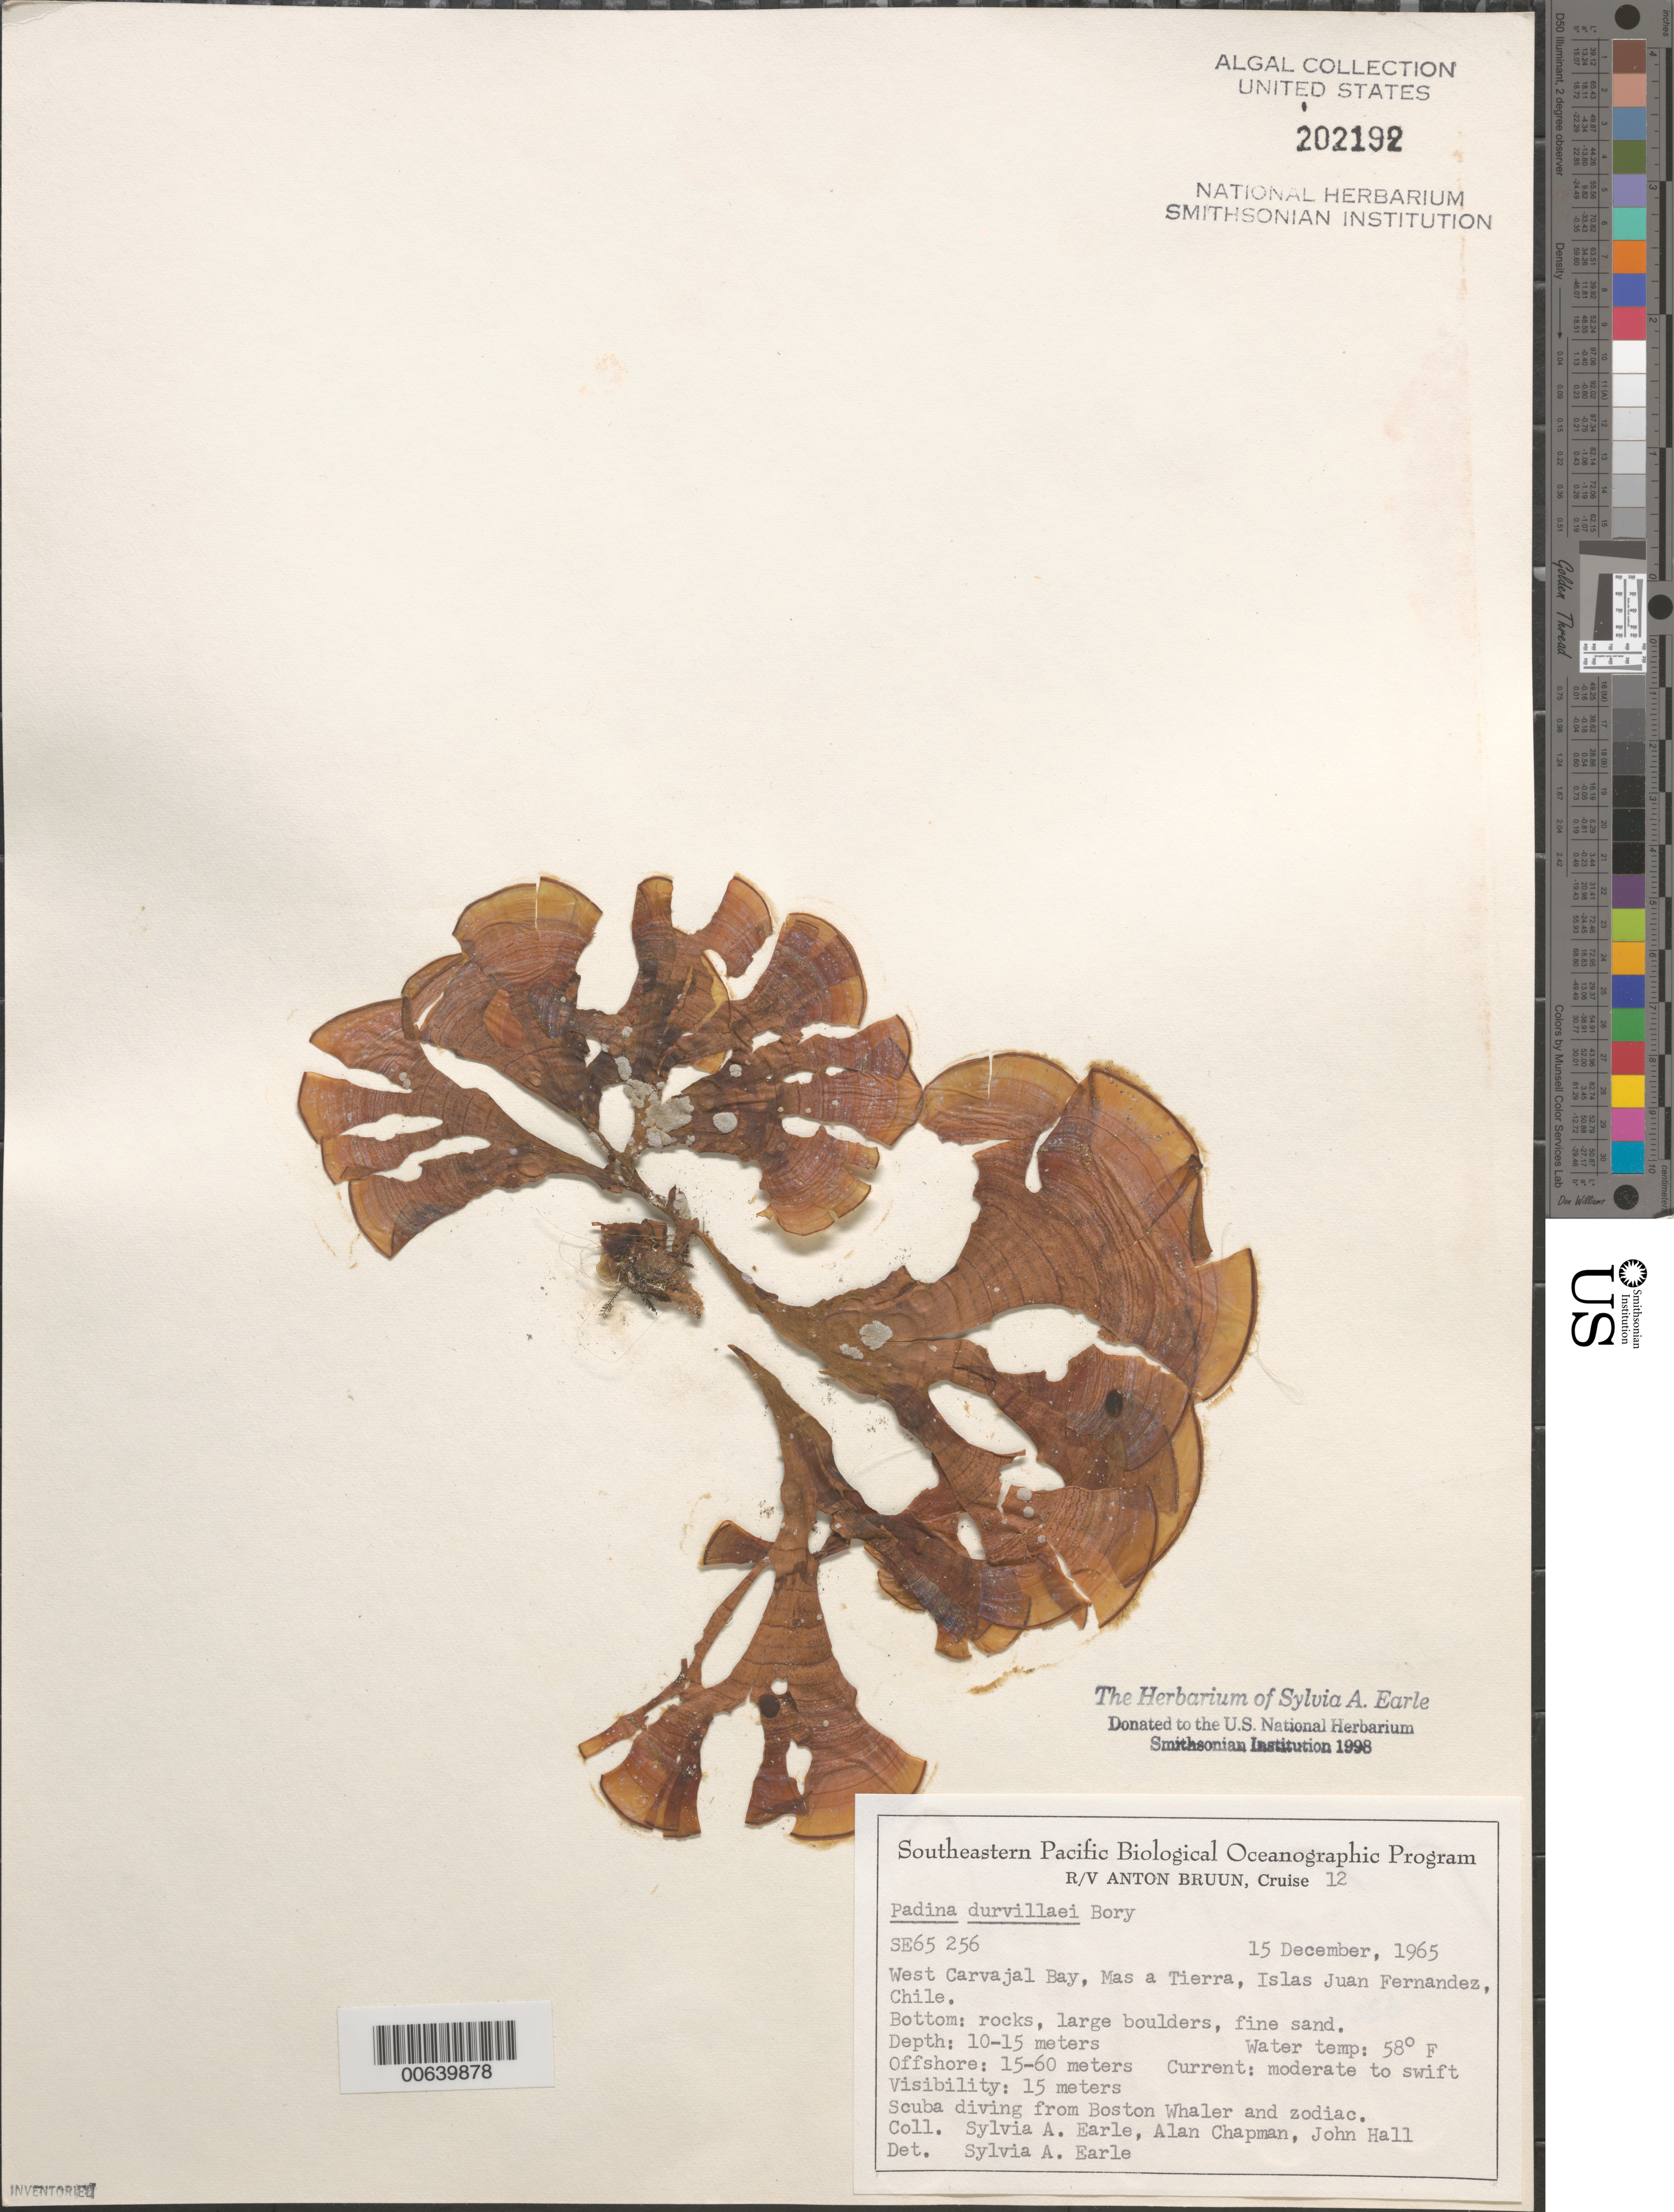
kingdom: Chromista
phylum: Ochrophyta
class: Phaeophyceae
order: Dictyotales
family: Dictyotaceae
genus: Padina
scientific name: Padina durvillaei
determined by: Earle, S. A.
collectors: S. A. Earle, A. Chapman & J. Hall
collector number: SE 65256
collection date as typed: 15 Dec 1965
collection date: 1965-12-15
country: Chile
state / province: Valparaíso (V)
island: Isla Más a Tierra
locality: West Carvajal Bay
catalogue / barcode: US 202192